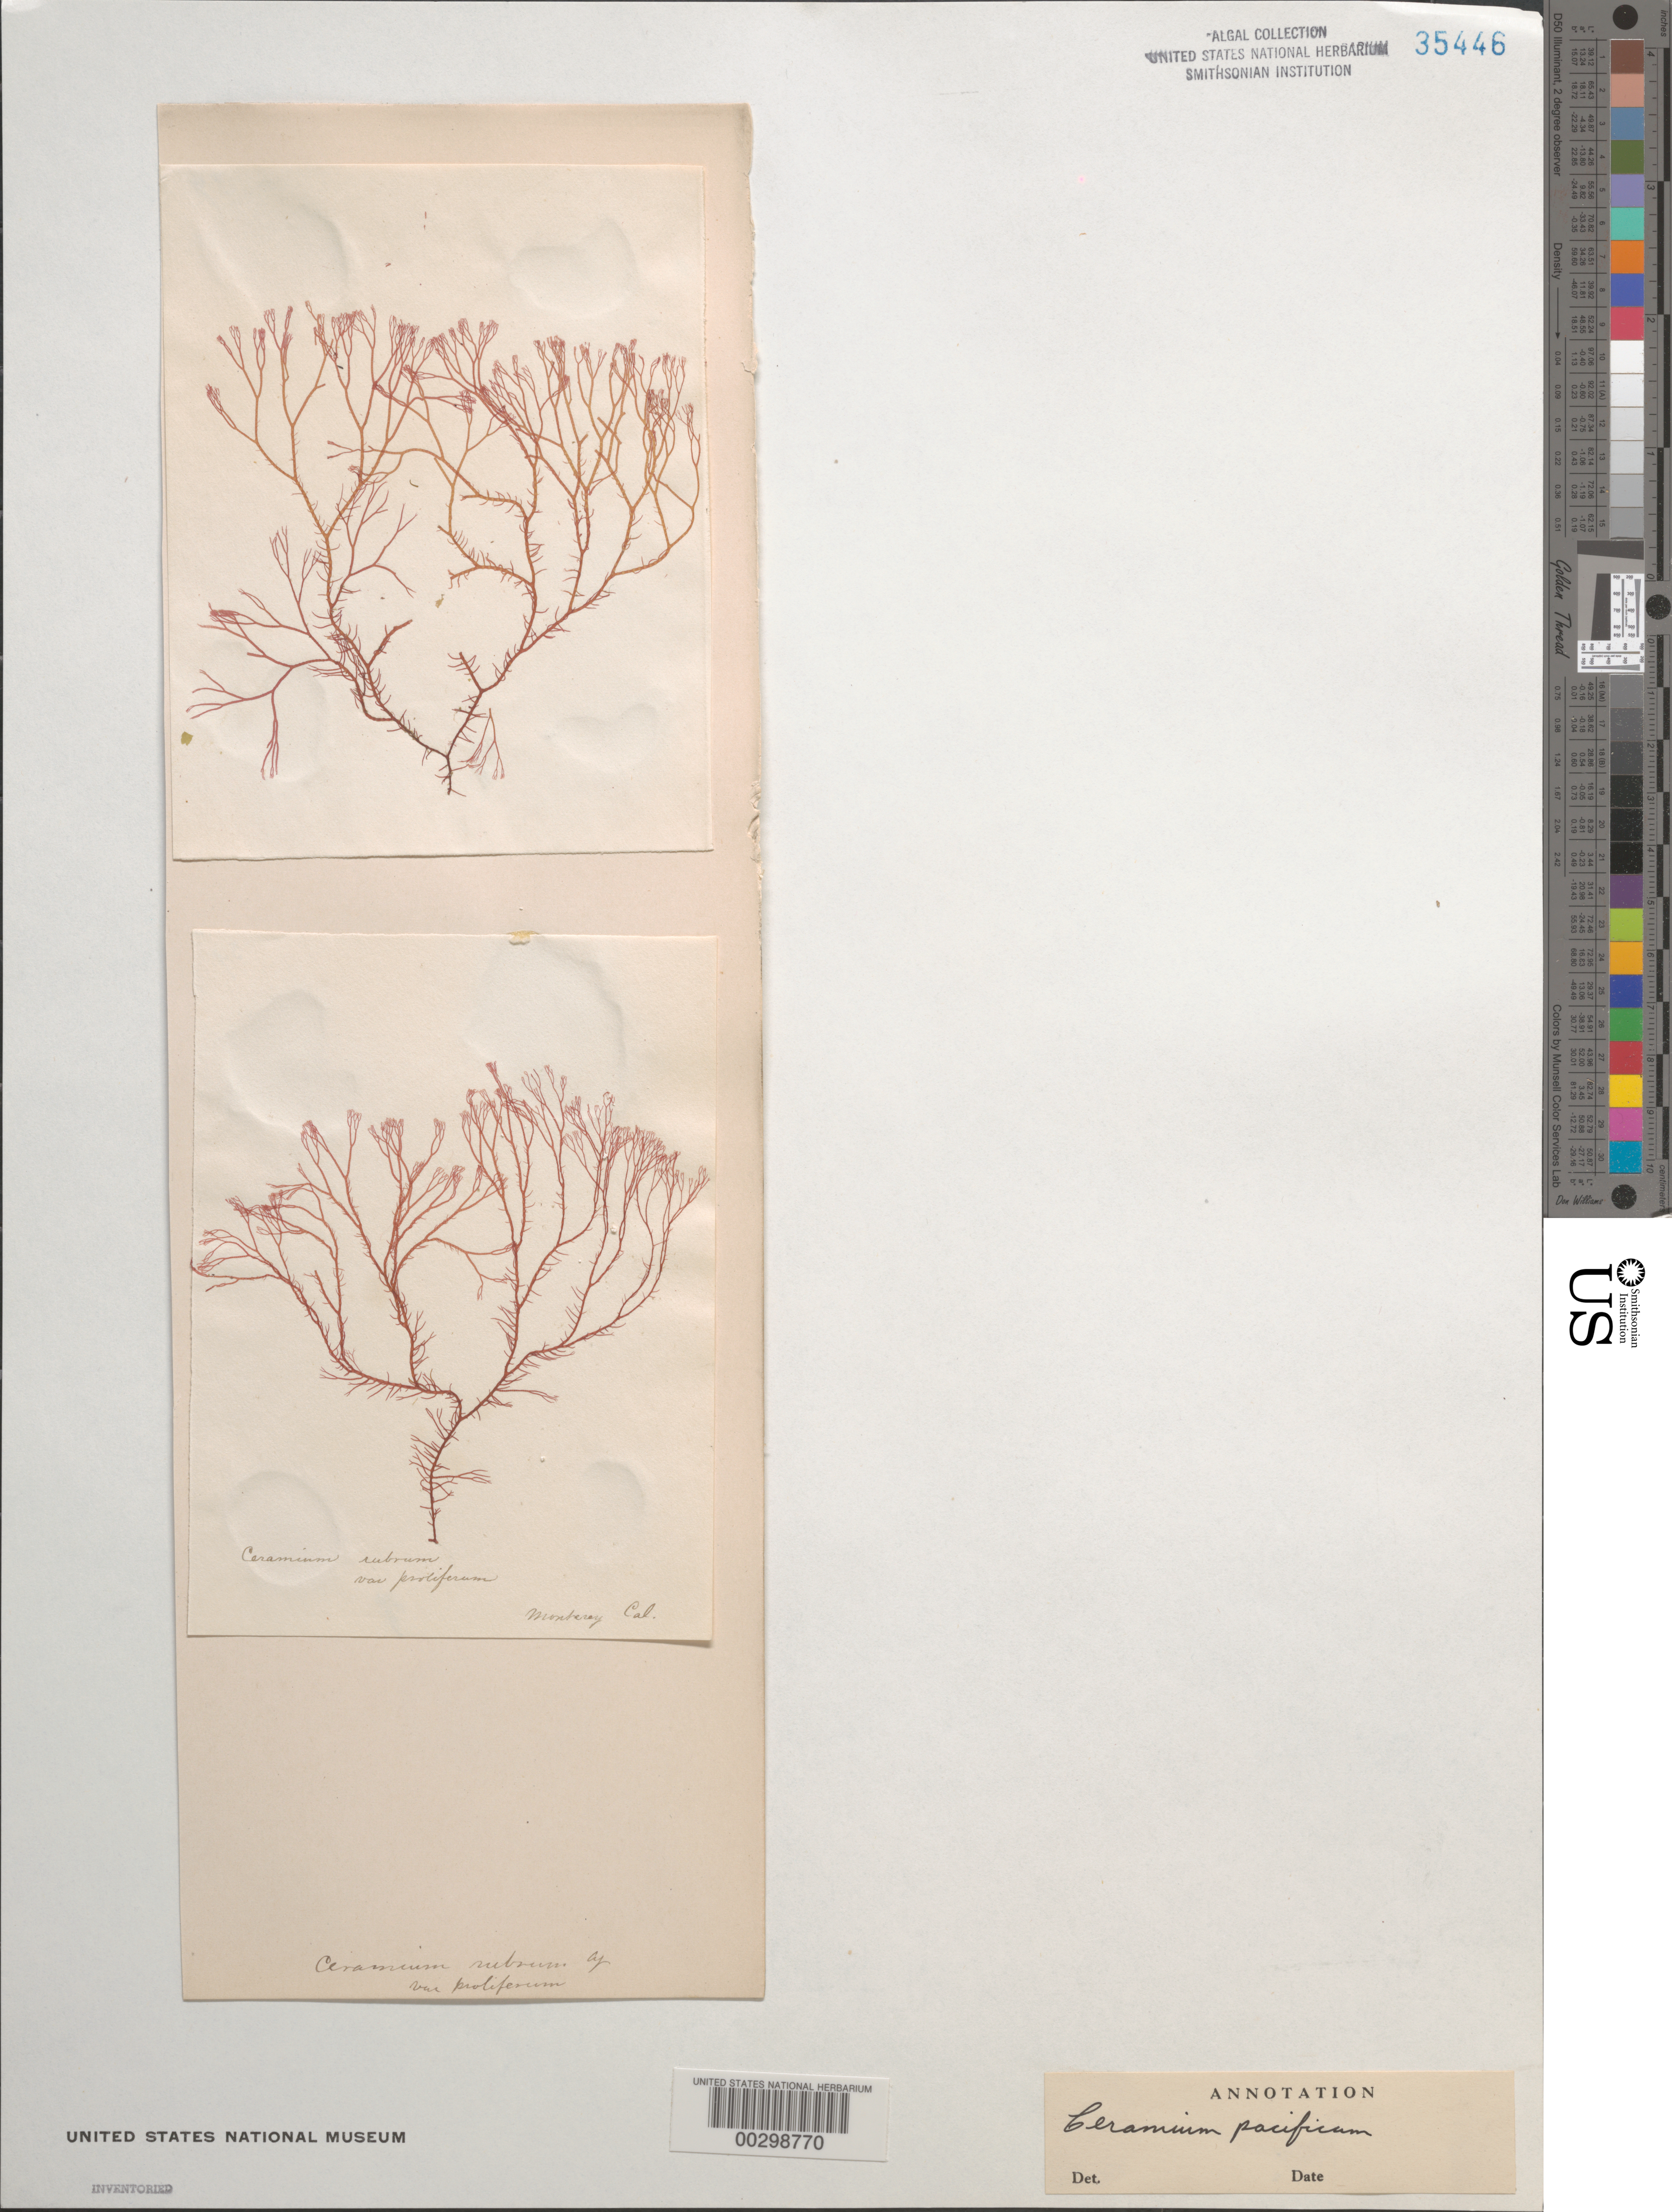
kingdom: Plantae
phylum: Rhodophyta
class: Florideophyceae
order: Ceramiales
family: Ceramiaceae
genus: Ceramium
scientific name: Ceramium pacificum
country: United States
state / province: California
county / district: Monterey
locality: Monterey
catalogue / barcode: US 35446